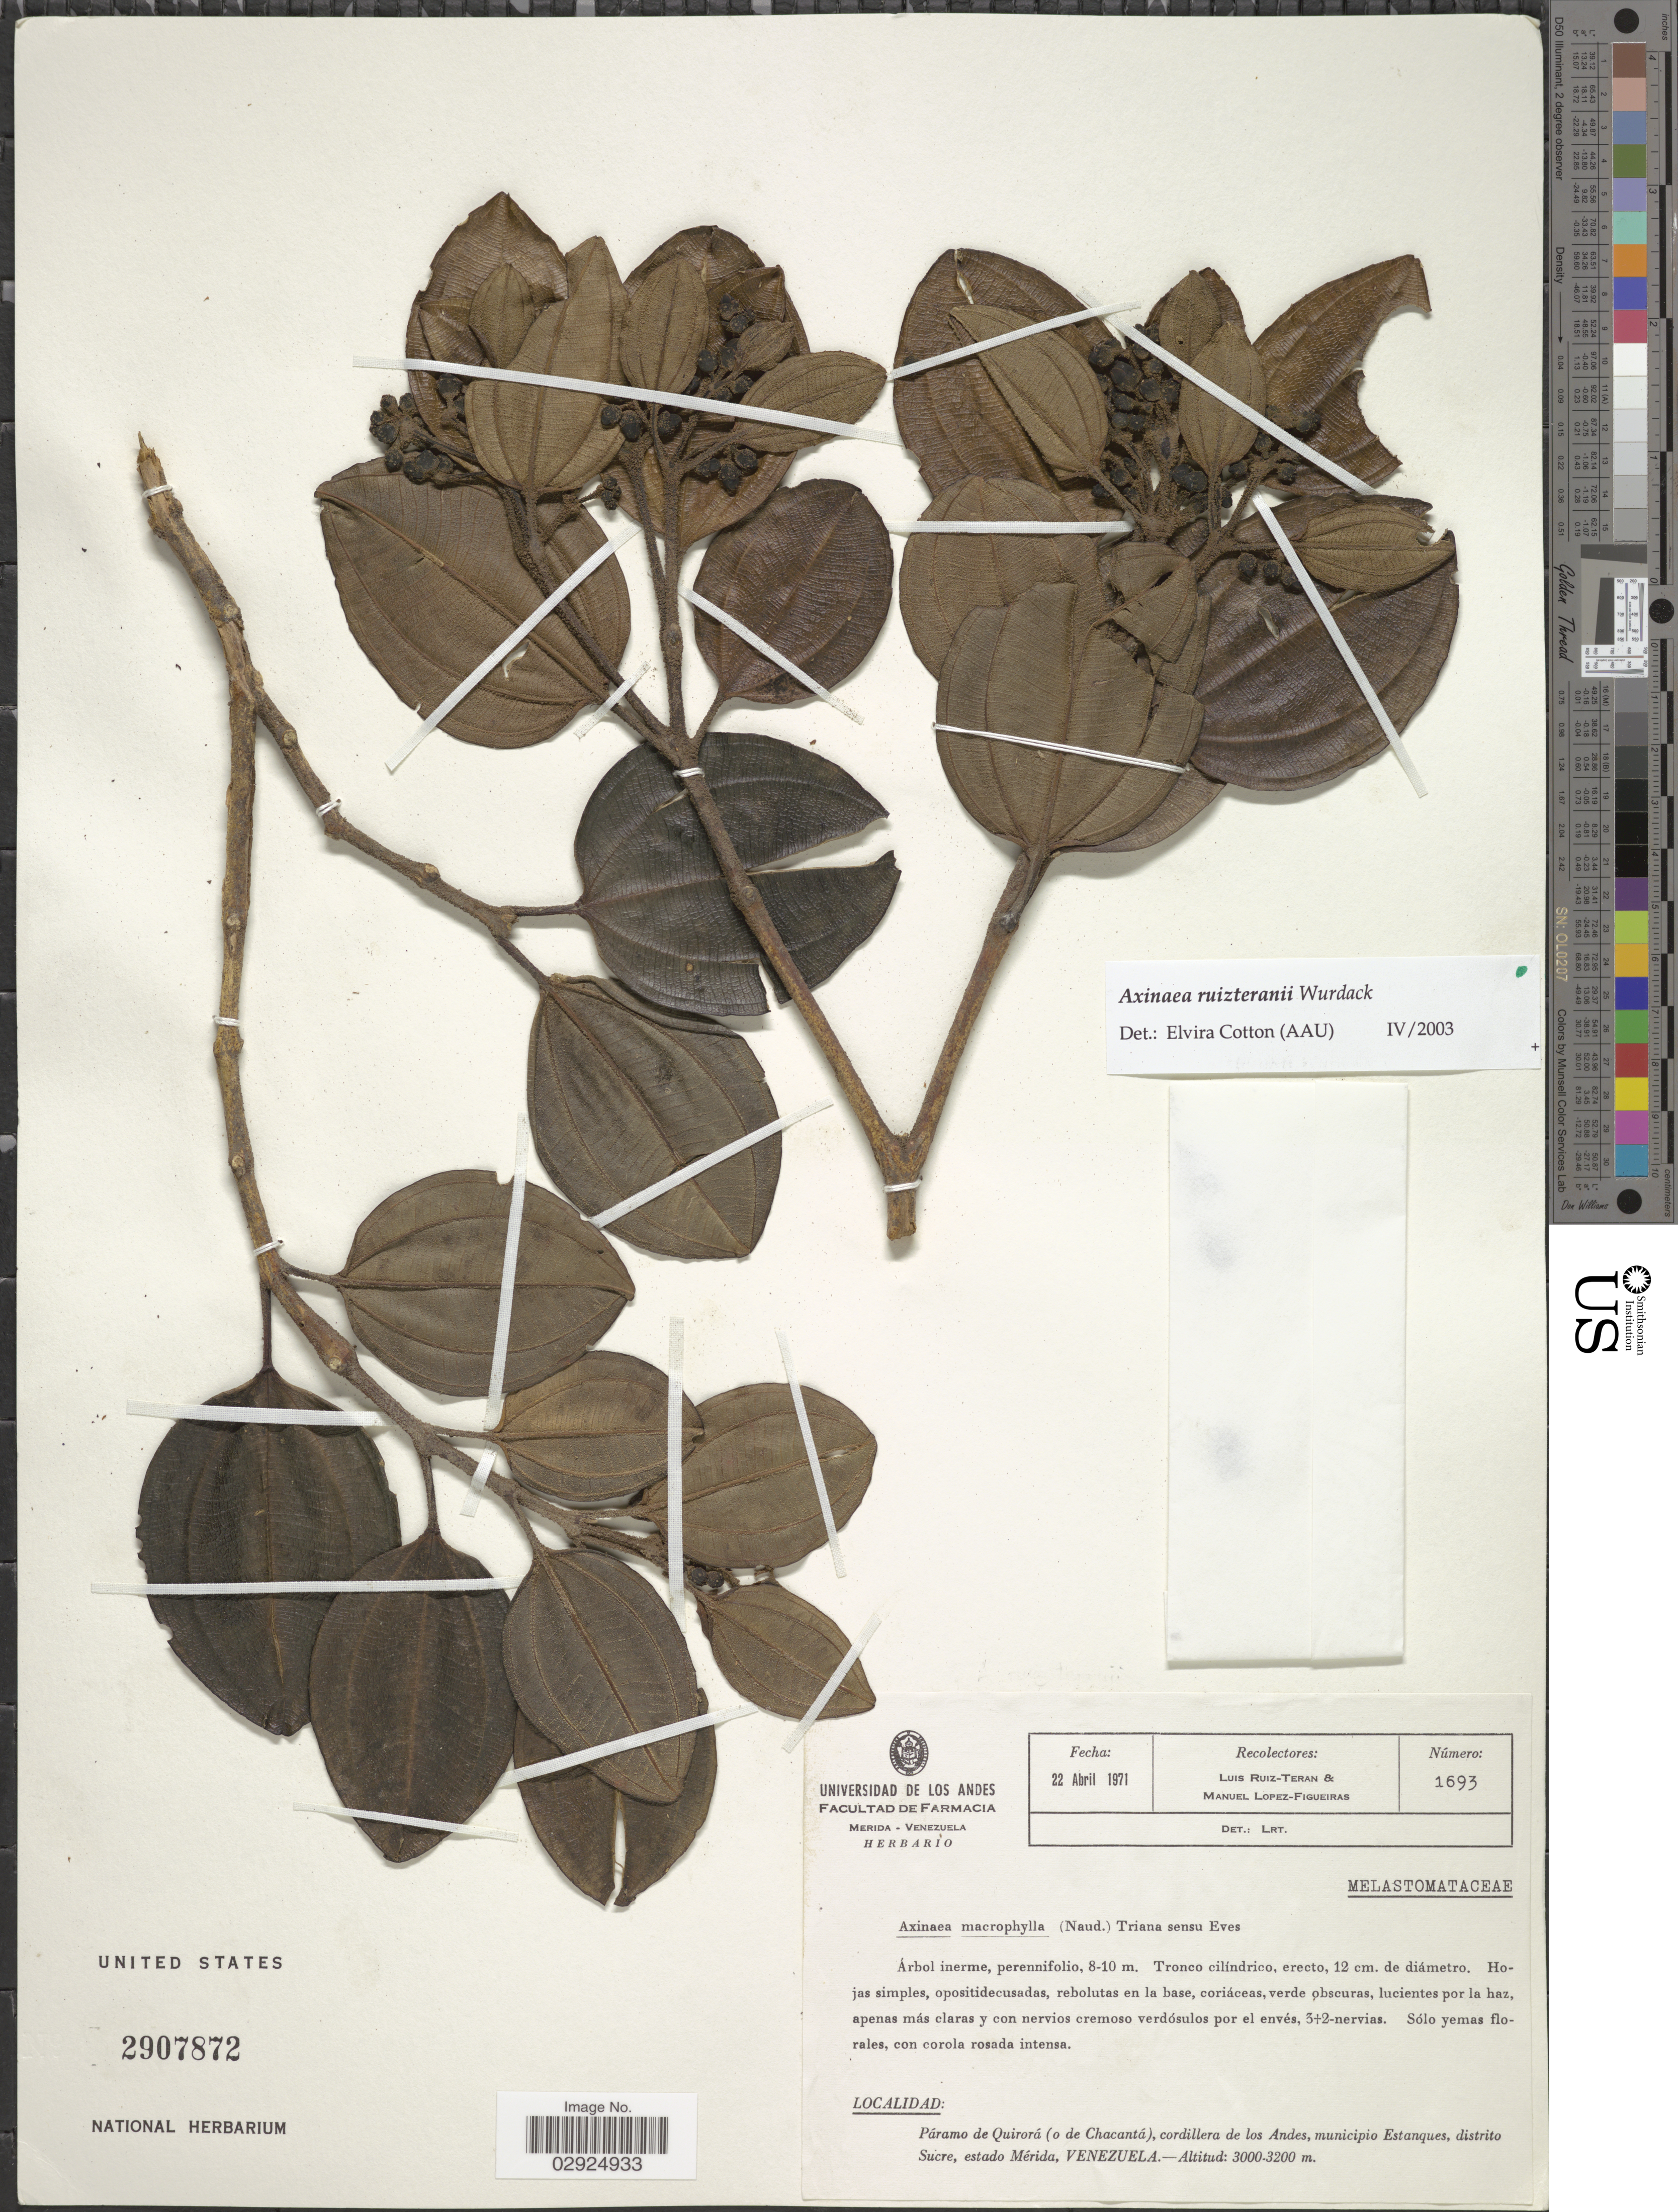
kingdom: Plantae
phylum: Tracheophyta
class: Magnoliopsida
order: Myrtales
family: Melastomataceae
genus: Axinaea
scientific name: Axinaea ruizteranii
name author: Wurdack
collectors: L. E. Ruíz-Terán & M. López Figueiras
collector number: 1693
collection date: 1971-04-22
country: Venezuela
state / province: Mérida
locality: Páramo de Quirorá (o de Chacantá), cordillera de los Andes, municipio Estanques, distrito Sucre, estado Mérida.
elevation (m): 3000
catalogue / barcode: US 2907872